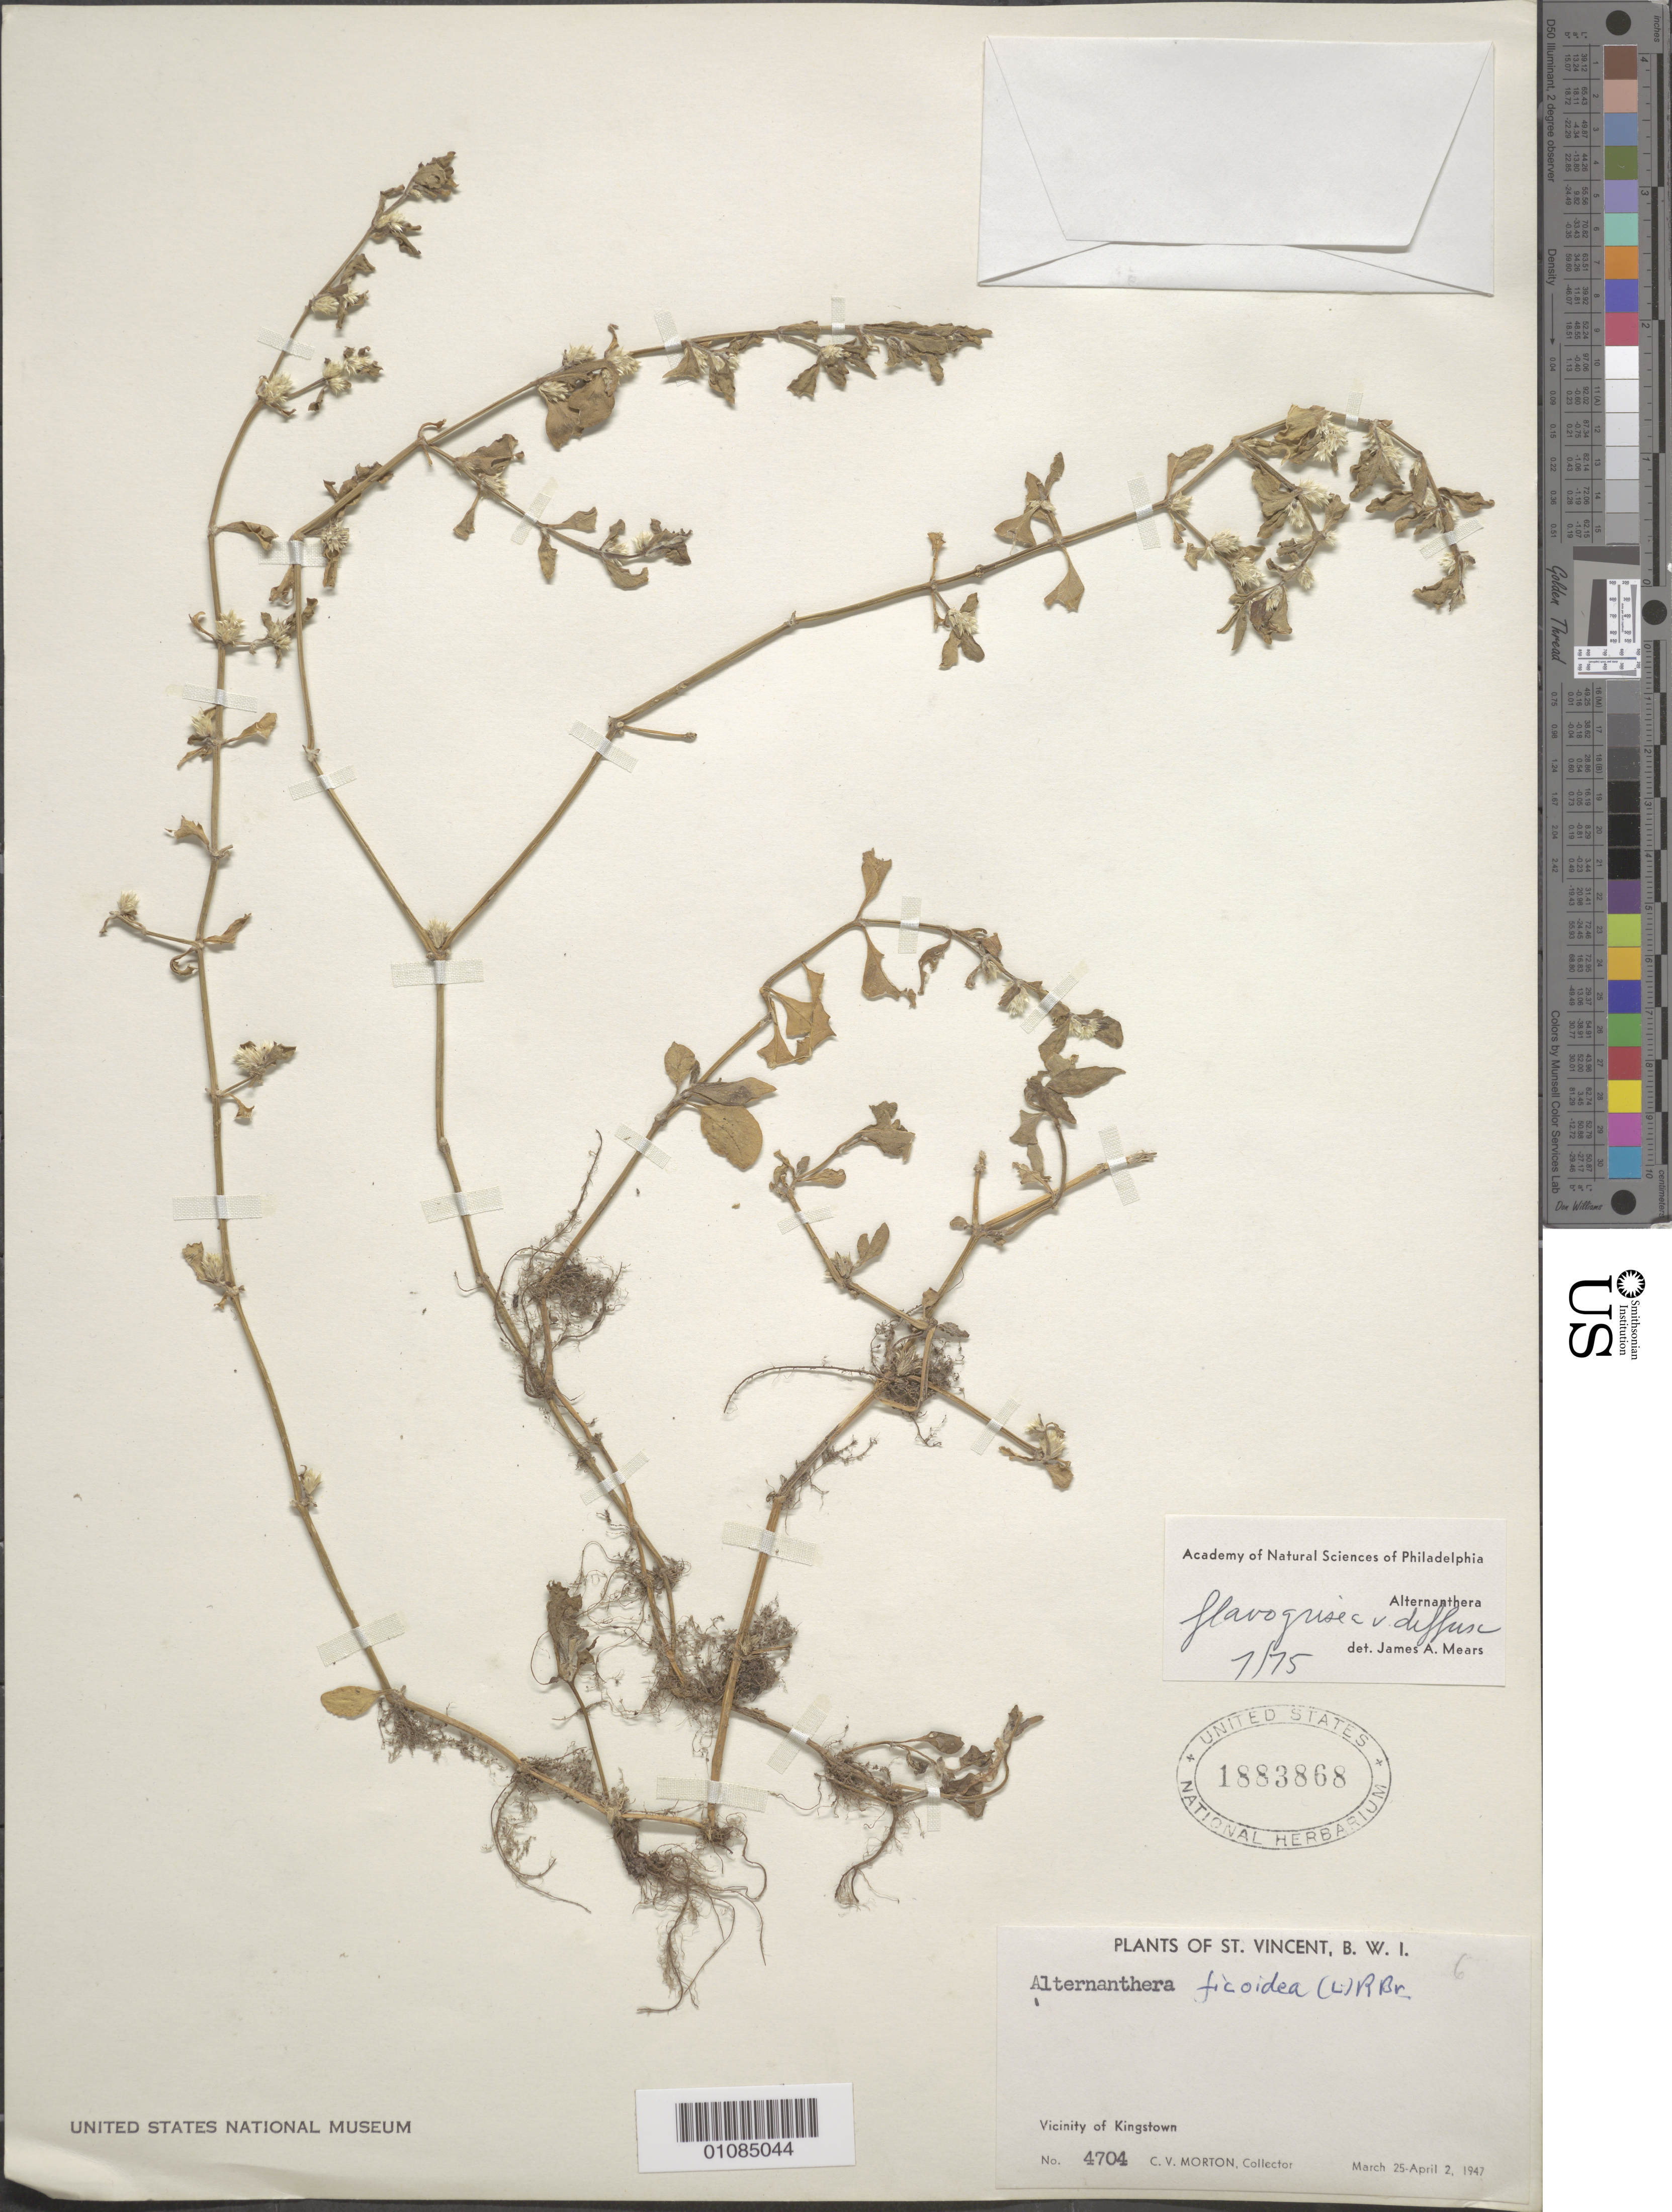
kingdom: Plantae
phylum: Tracheophyta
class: Magnoliopsida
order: Caryophyllales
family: Amaranthaceae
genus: Alternanthera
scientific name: Alternanthera flavogrisea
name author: Urb.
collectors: C. V. Morton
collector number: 4704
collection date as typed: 25 Mar 1947 to 02 Apr 1947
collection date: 1947-03-25/1947-04-02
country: St. Vincent - Grenadines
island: St. Vincent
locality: Vicinity of Kingstown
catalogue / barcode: US 1883868